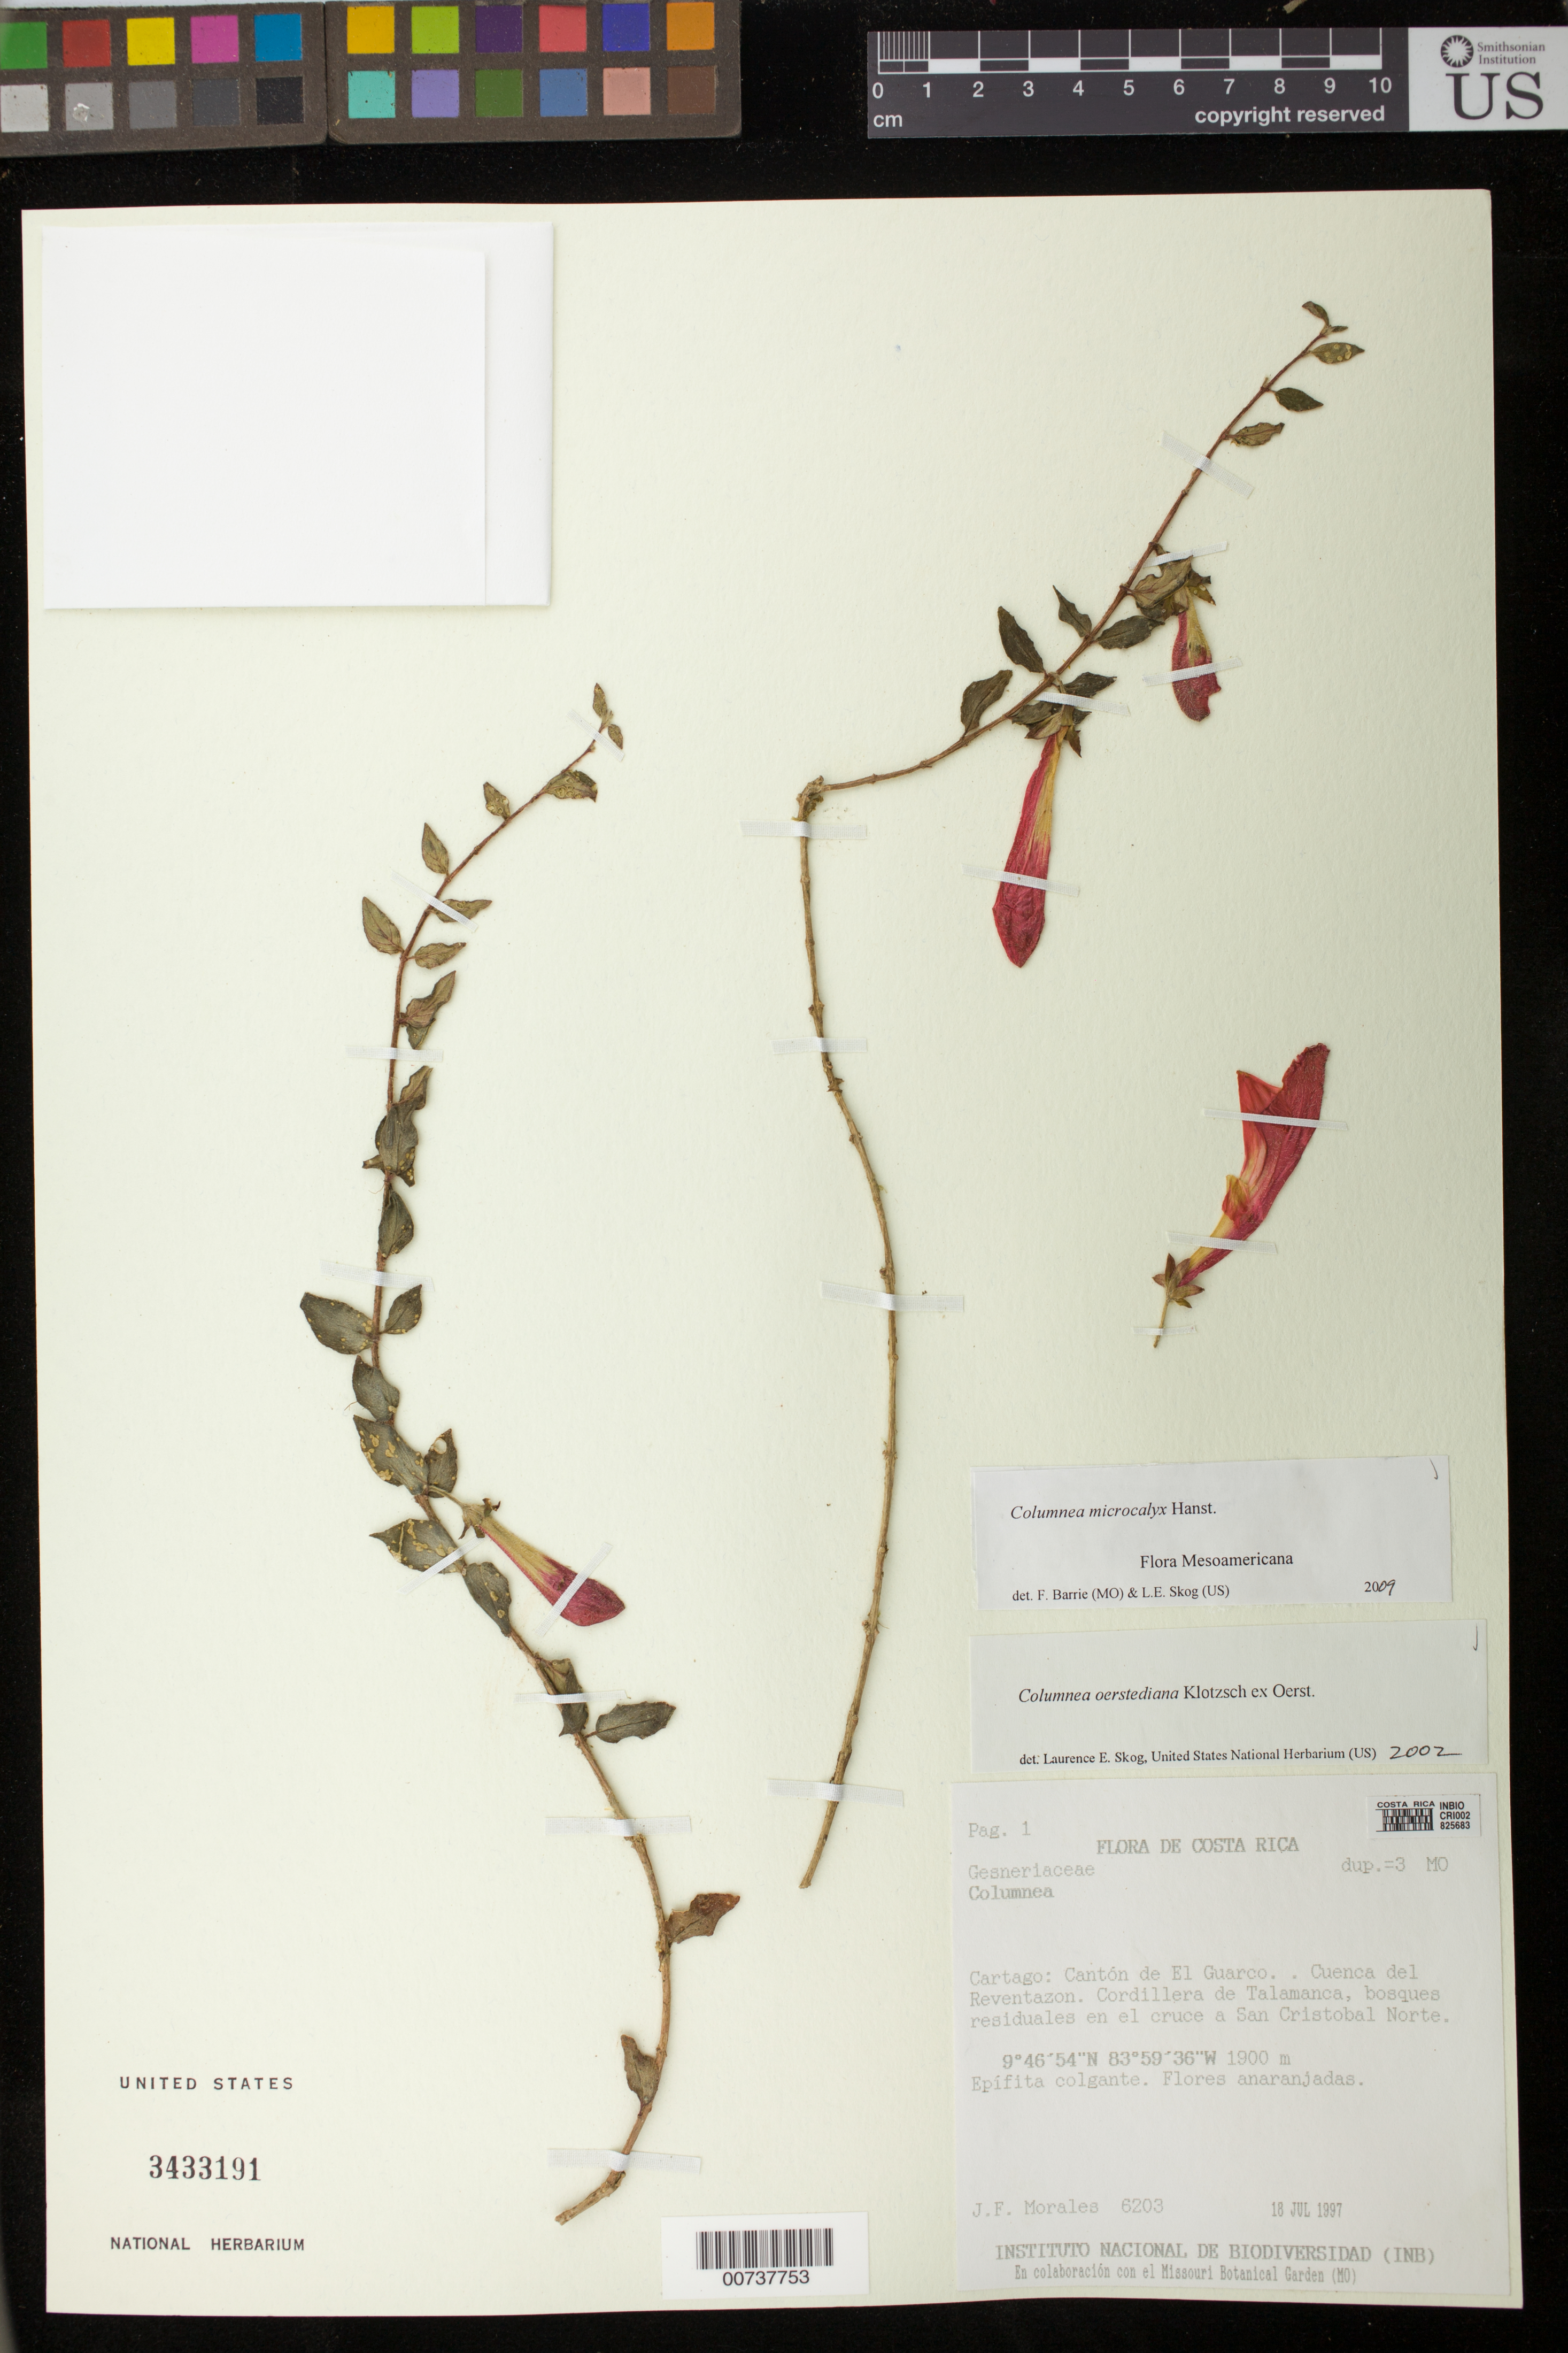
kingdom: Plantae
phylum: Tracheophyta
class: Magnoliopsida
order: Lamiales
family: Gesneriaceae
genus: Columnea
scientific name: Columnea microcalyx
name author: Hanst.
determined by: Barrie, F. R.; Skog, Laurence E.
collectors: J. Morales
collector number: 6203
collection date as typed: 18 Jul 1997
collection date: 1997-07-18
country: Costa Rica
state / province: Cartago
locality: Cantón de El Guarco, Cuenca del Reventazon, Cordillera de Talamanca, bosques residuales en el cruce a San Cristobal Norte.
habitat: bosques residuales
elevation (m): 1900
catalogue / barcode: US 3433191